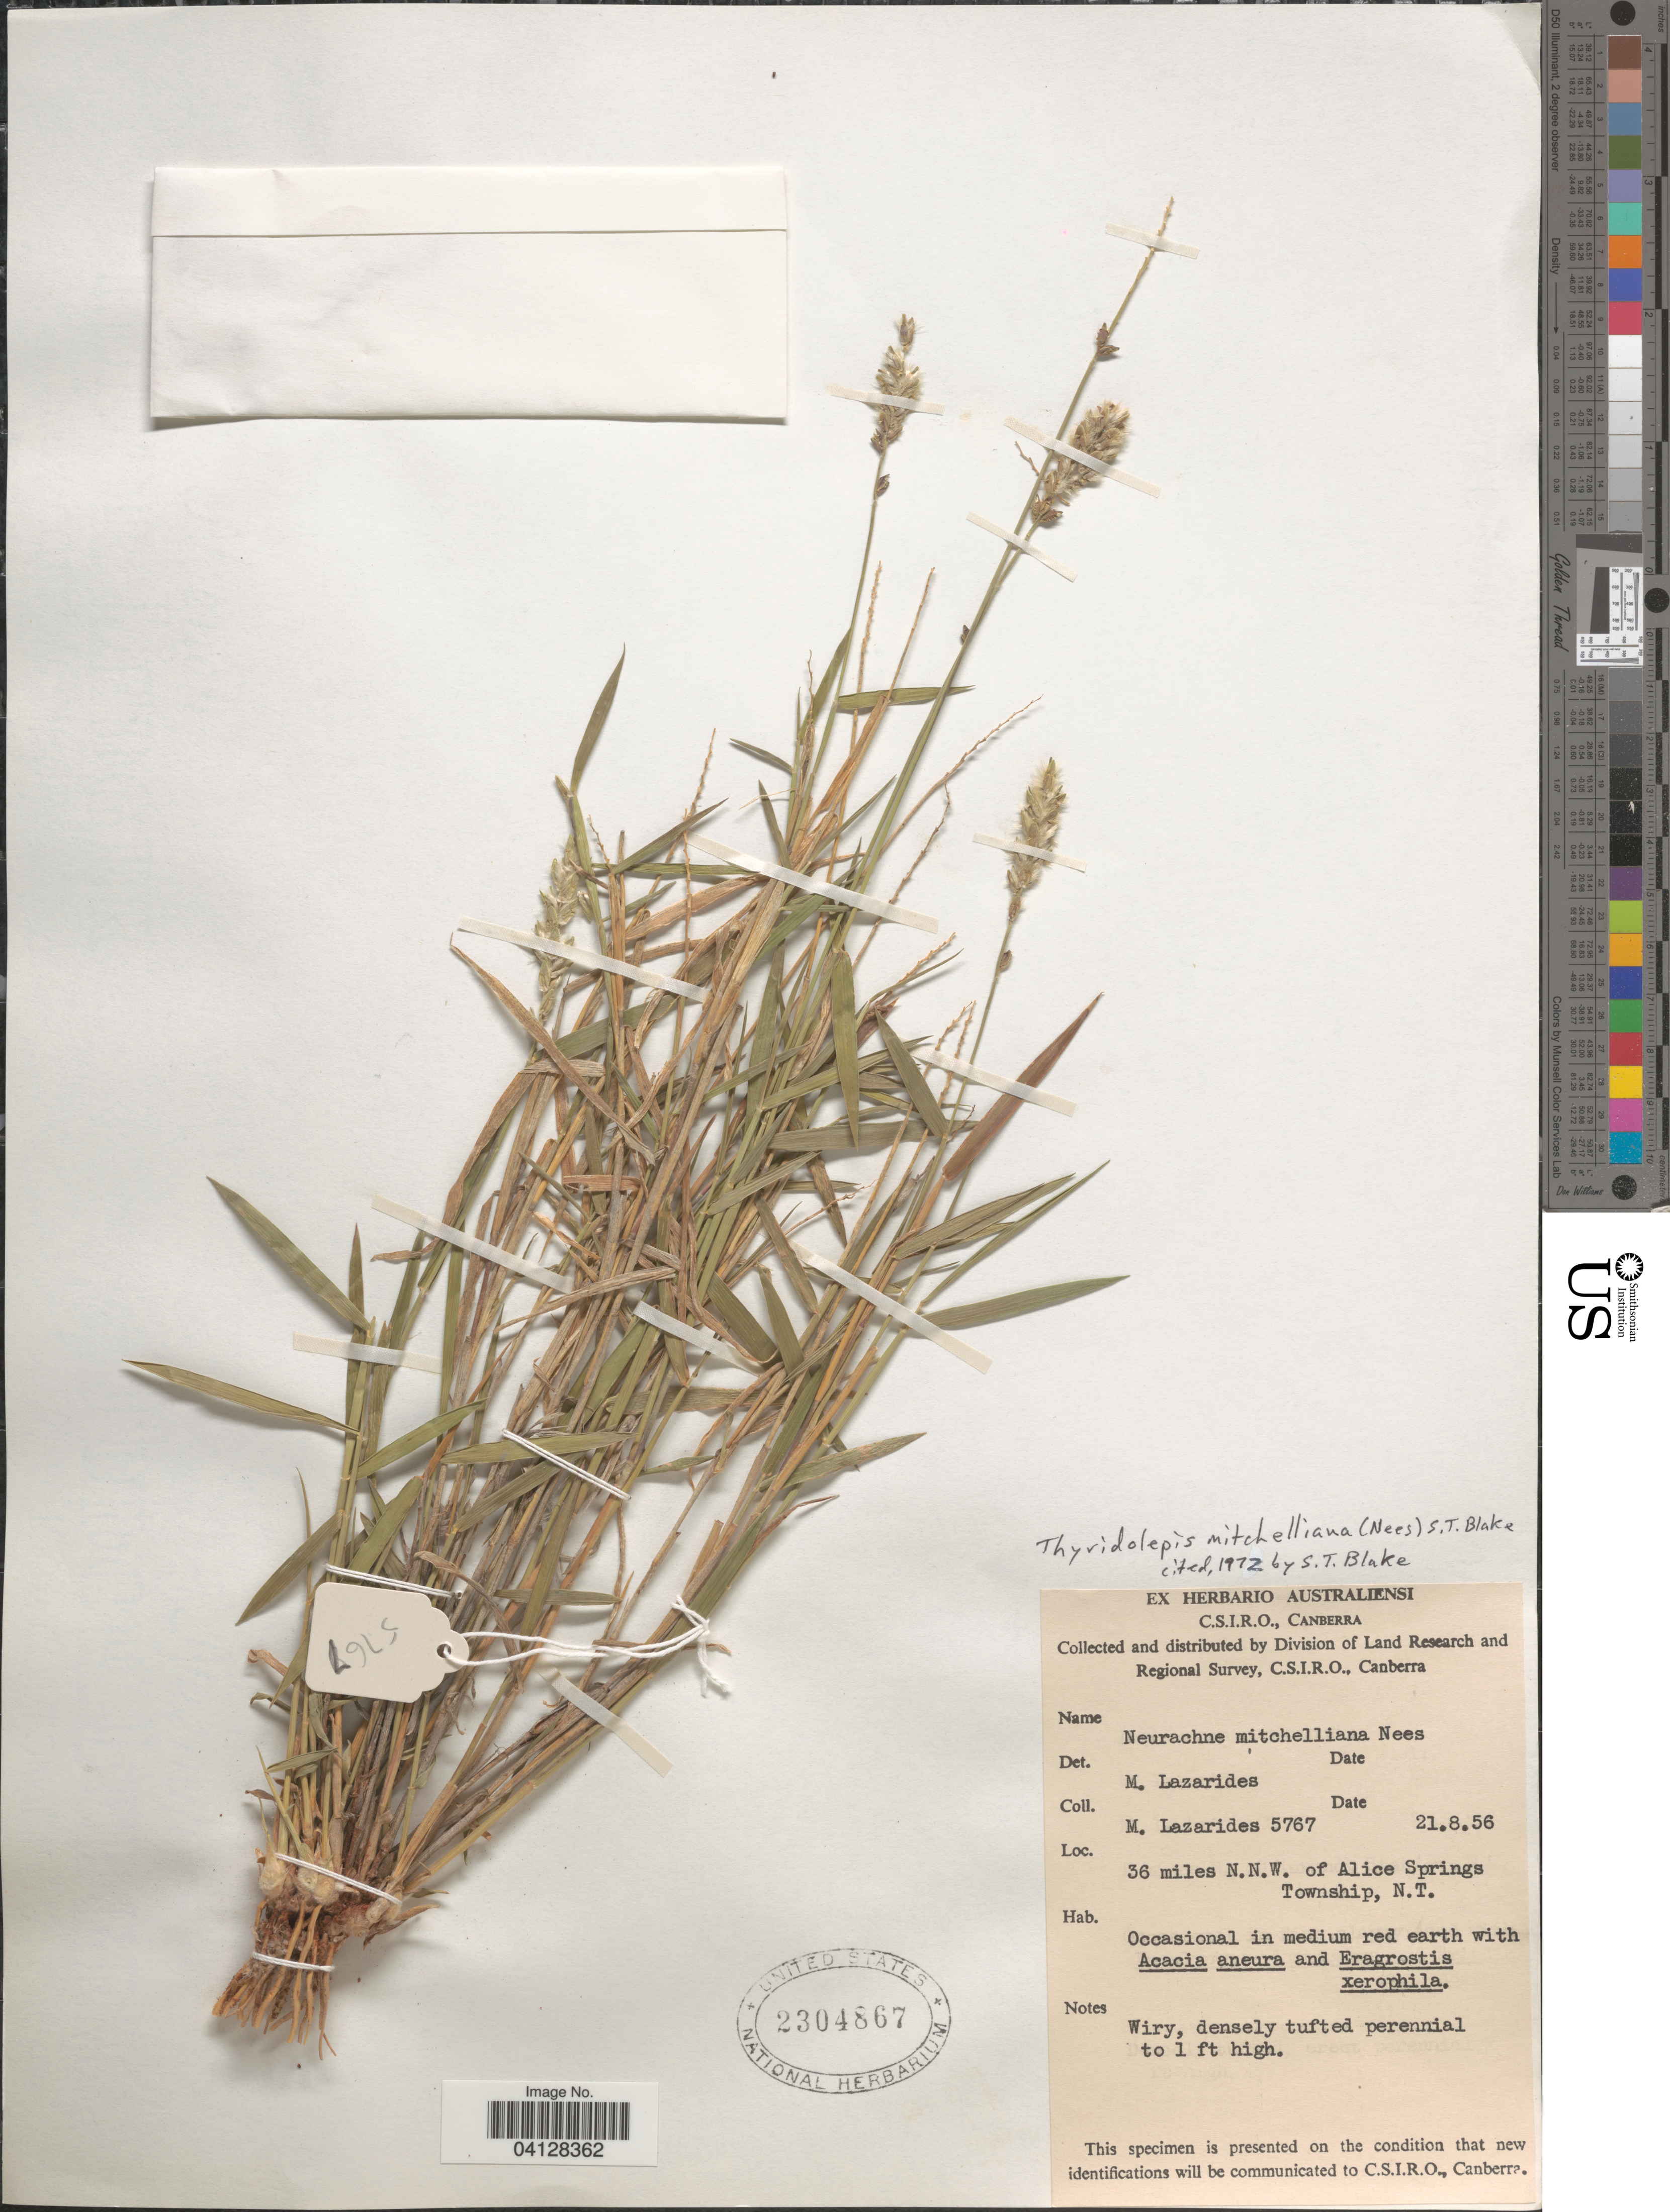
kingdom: Plantae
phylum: Tracheophyta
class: Liliopsida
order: Poales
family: Poaceae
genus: Neurachne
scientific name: Neurachne mitchelliana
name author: Nees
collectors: M. Lazarides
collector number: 5767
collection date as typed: Transcribed d/m/y: 21/8/56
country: Australia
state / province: Northern Territory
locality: Division of Land Research and Regional Survey. 36 miles N.N.W. of Alice Springs Township.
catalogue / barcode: US 2304867